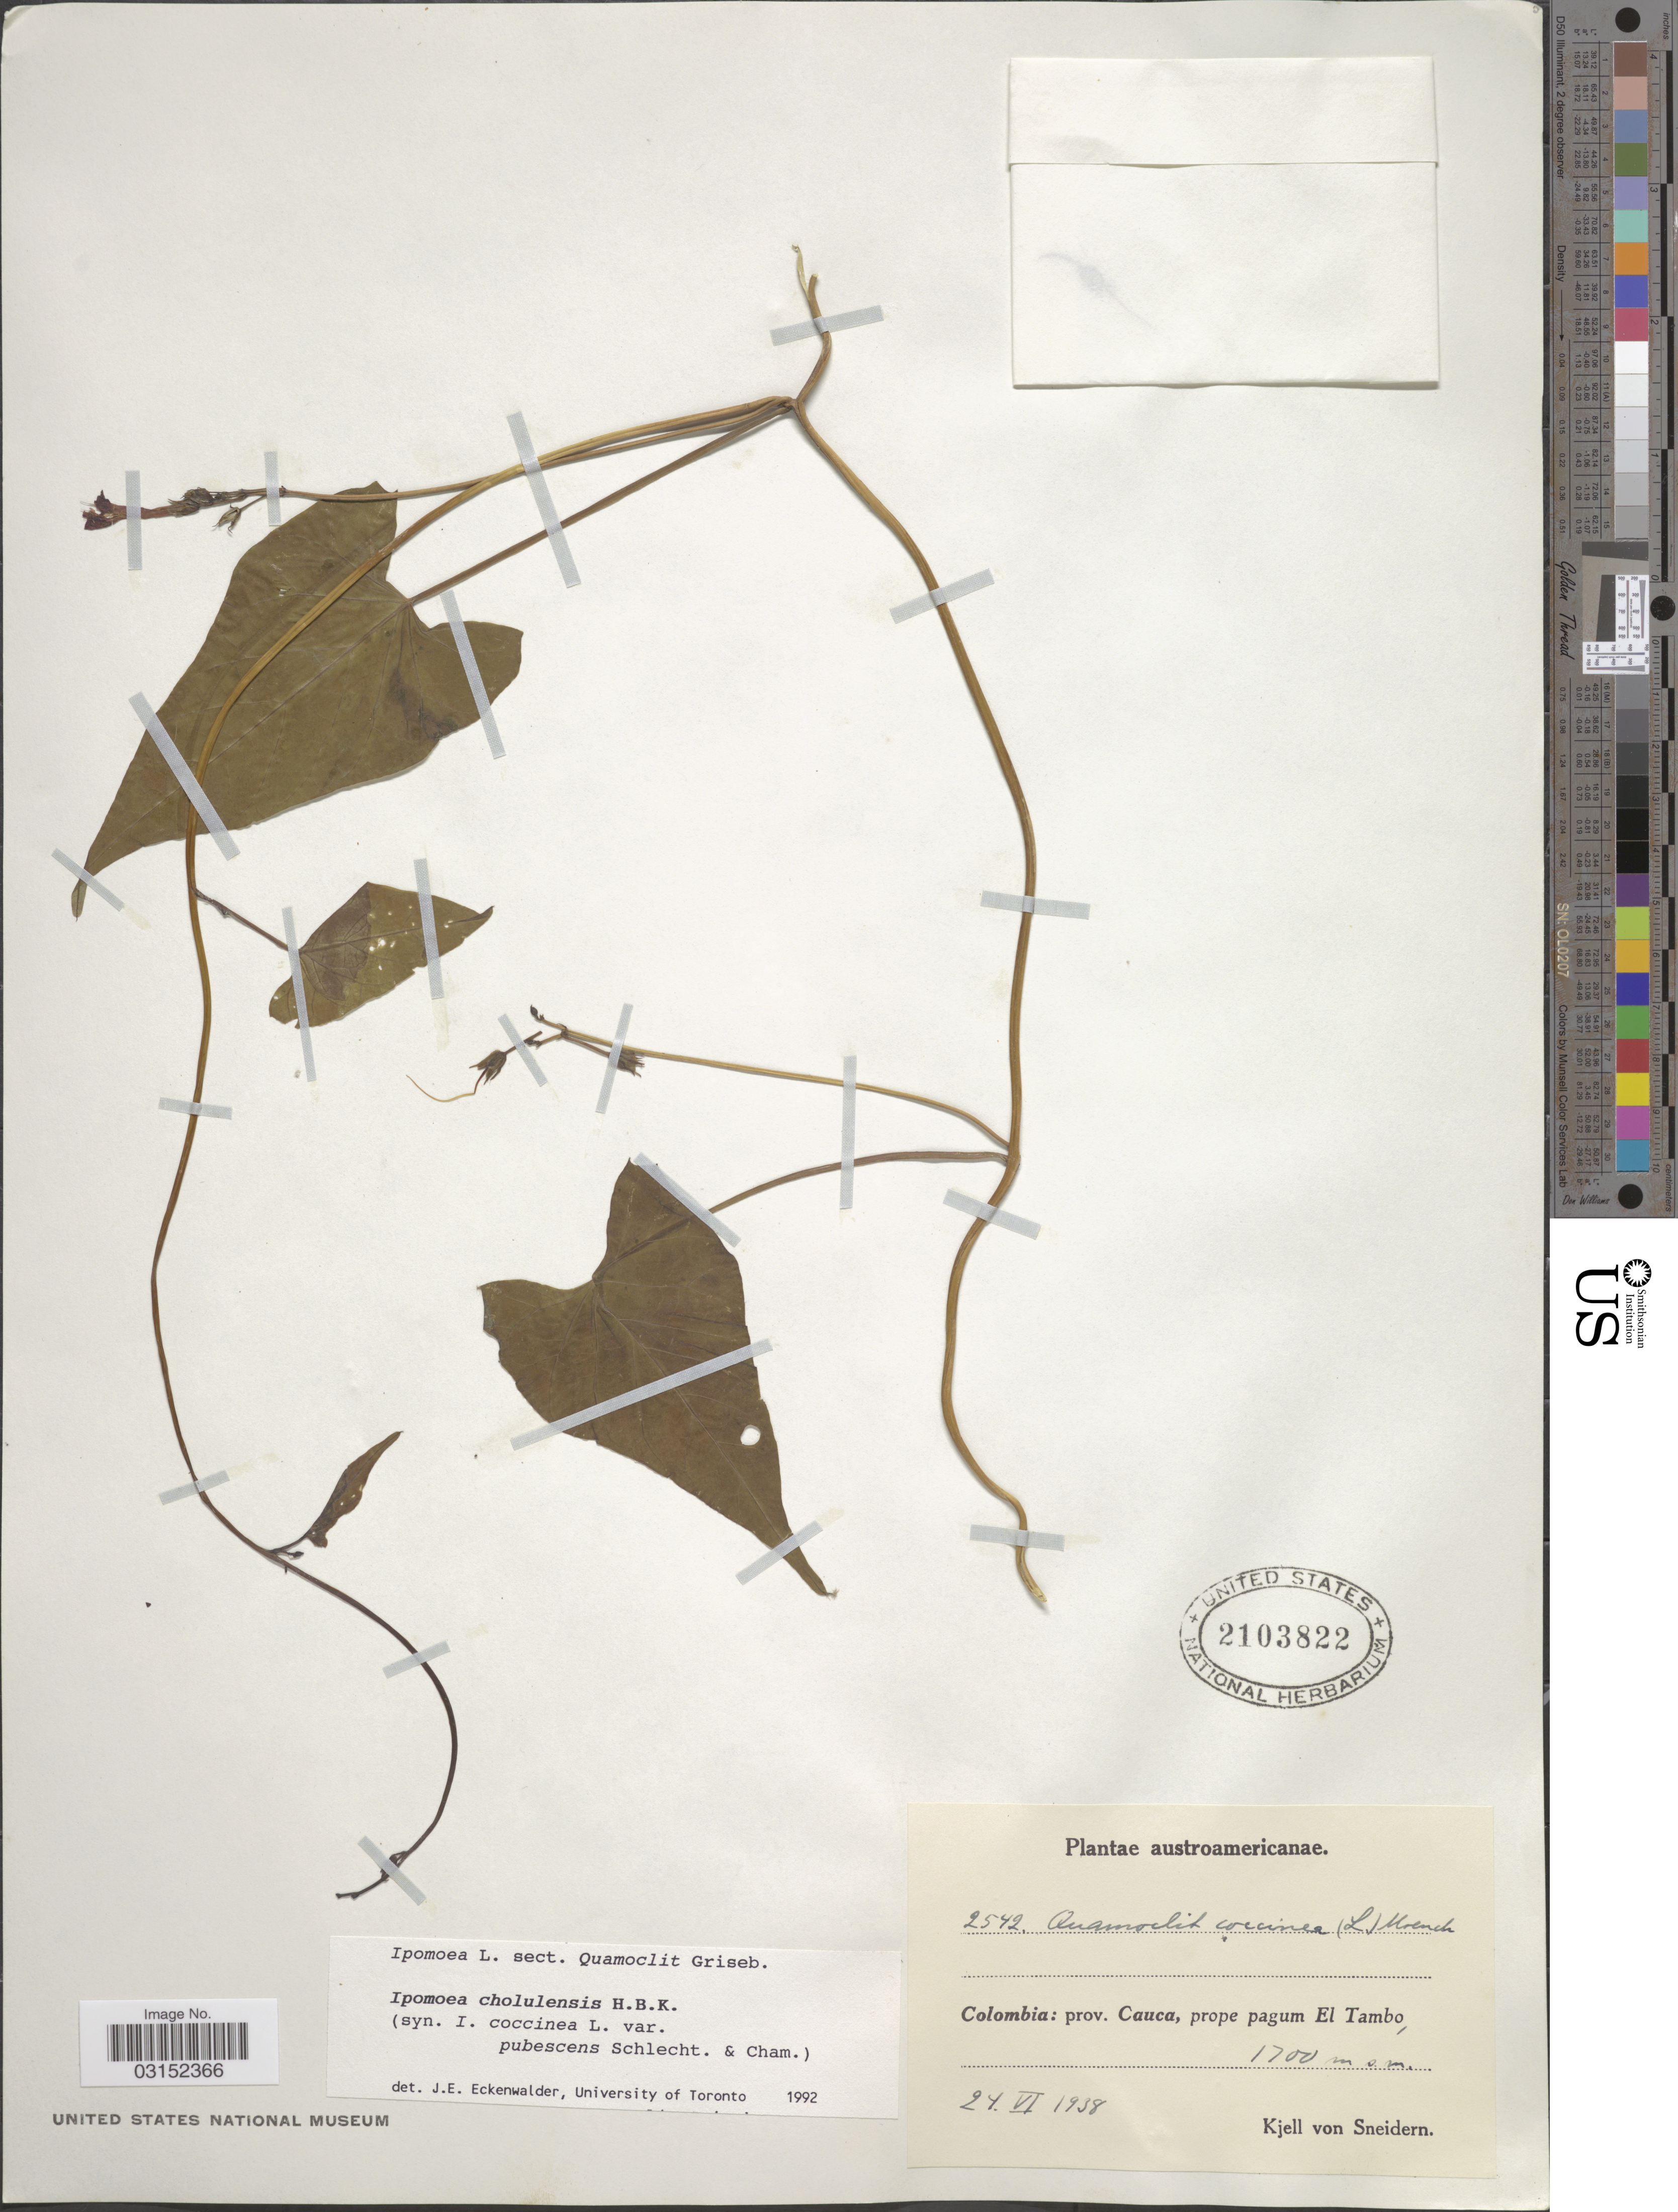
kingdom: Plantae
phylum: Tracheophyta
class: Magnoliopsida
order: Solanales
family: Convolvulaceae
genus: Ipomoea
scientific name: Ipomoea cholulensis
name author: Kunth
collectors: K. von Sneidern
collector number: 2542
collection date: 1938-06-24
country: Colombia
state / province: Cauca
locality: Prov. Cauca, prope pagum El Tambo.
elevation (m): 1700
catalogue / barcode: US 2103822